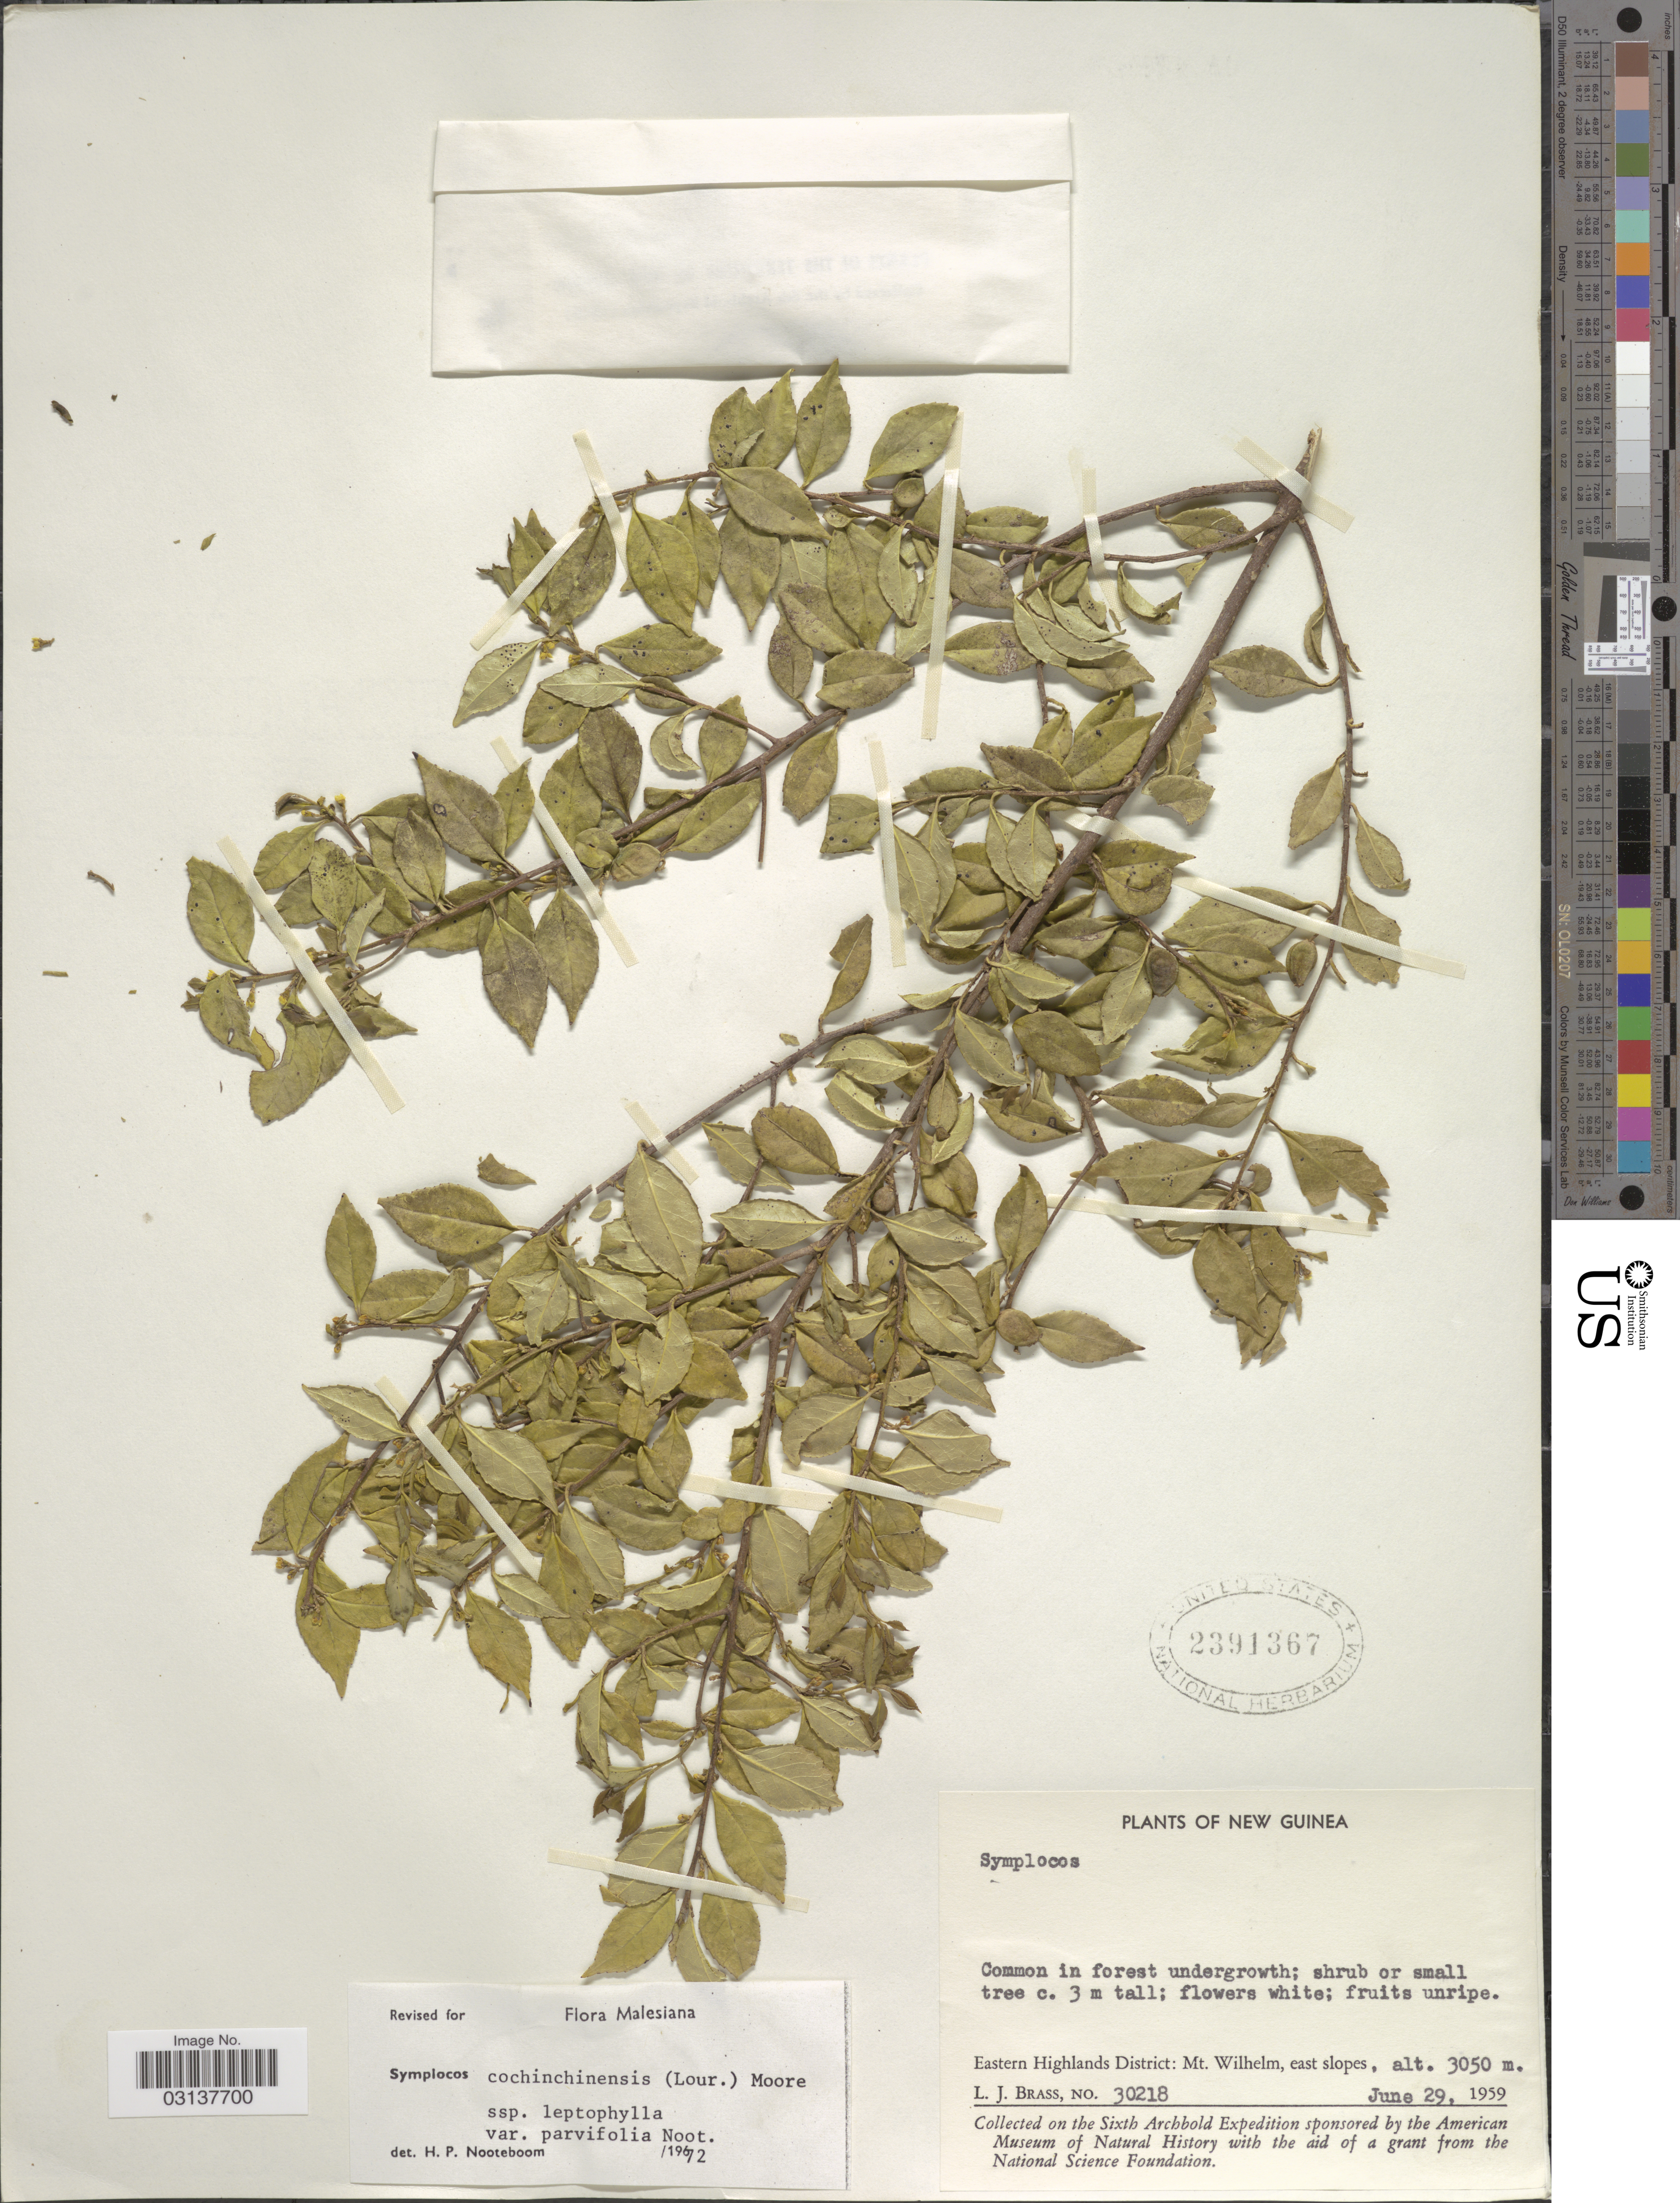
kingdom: Plantae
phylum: Tracheophyta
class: Magnoliopsida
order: Ericales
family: Symplocaceae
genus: Symplocos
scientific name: Symplocos cochinchinensis var. parvifolia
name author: Noot.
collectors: L. J. Brass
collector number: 30218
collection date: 1959-06-29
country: Papua New Guinea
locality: New Guinea, Eastern Highlands District: Mt. Wilhelm, east slopes.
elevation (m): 3050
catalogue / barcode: US 2391367